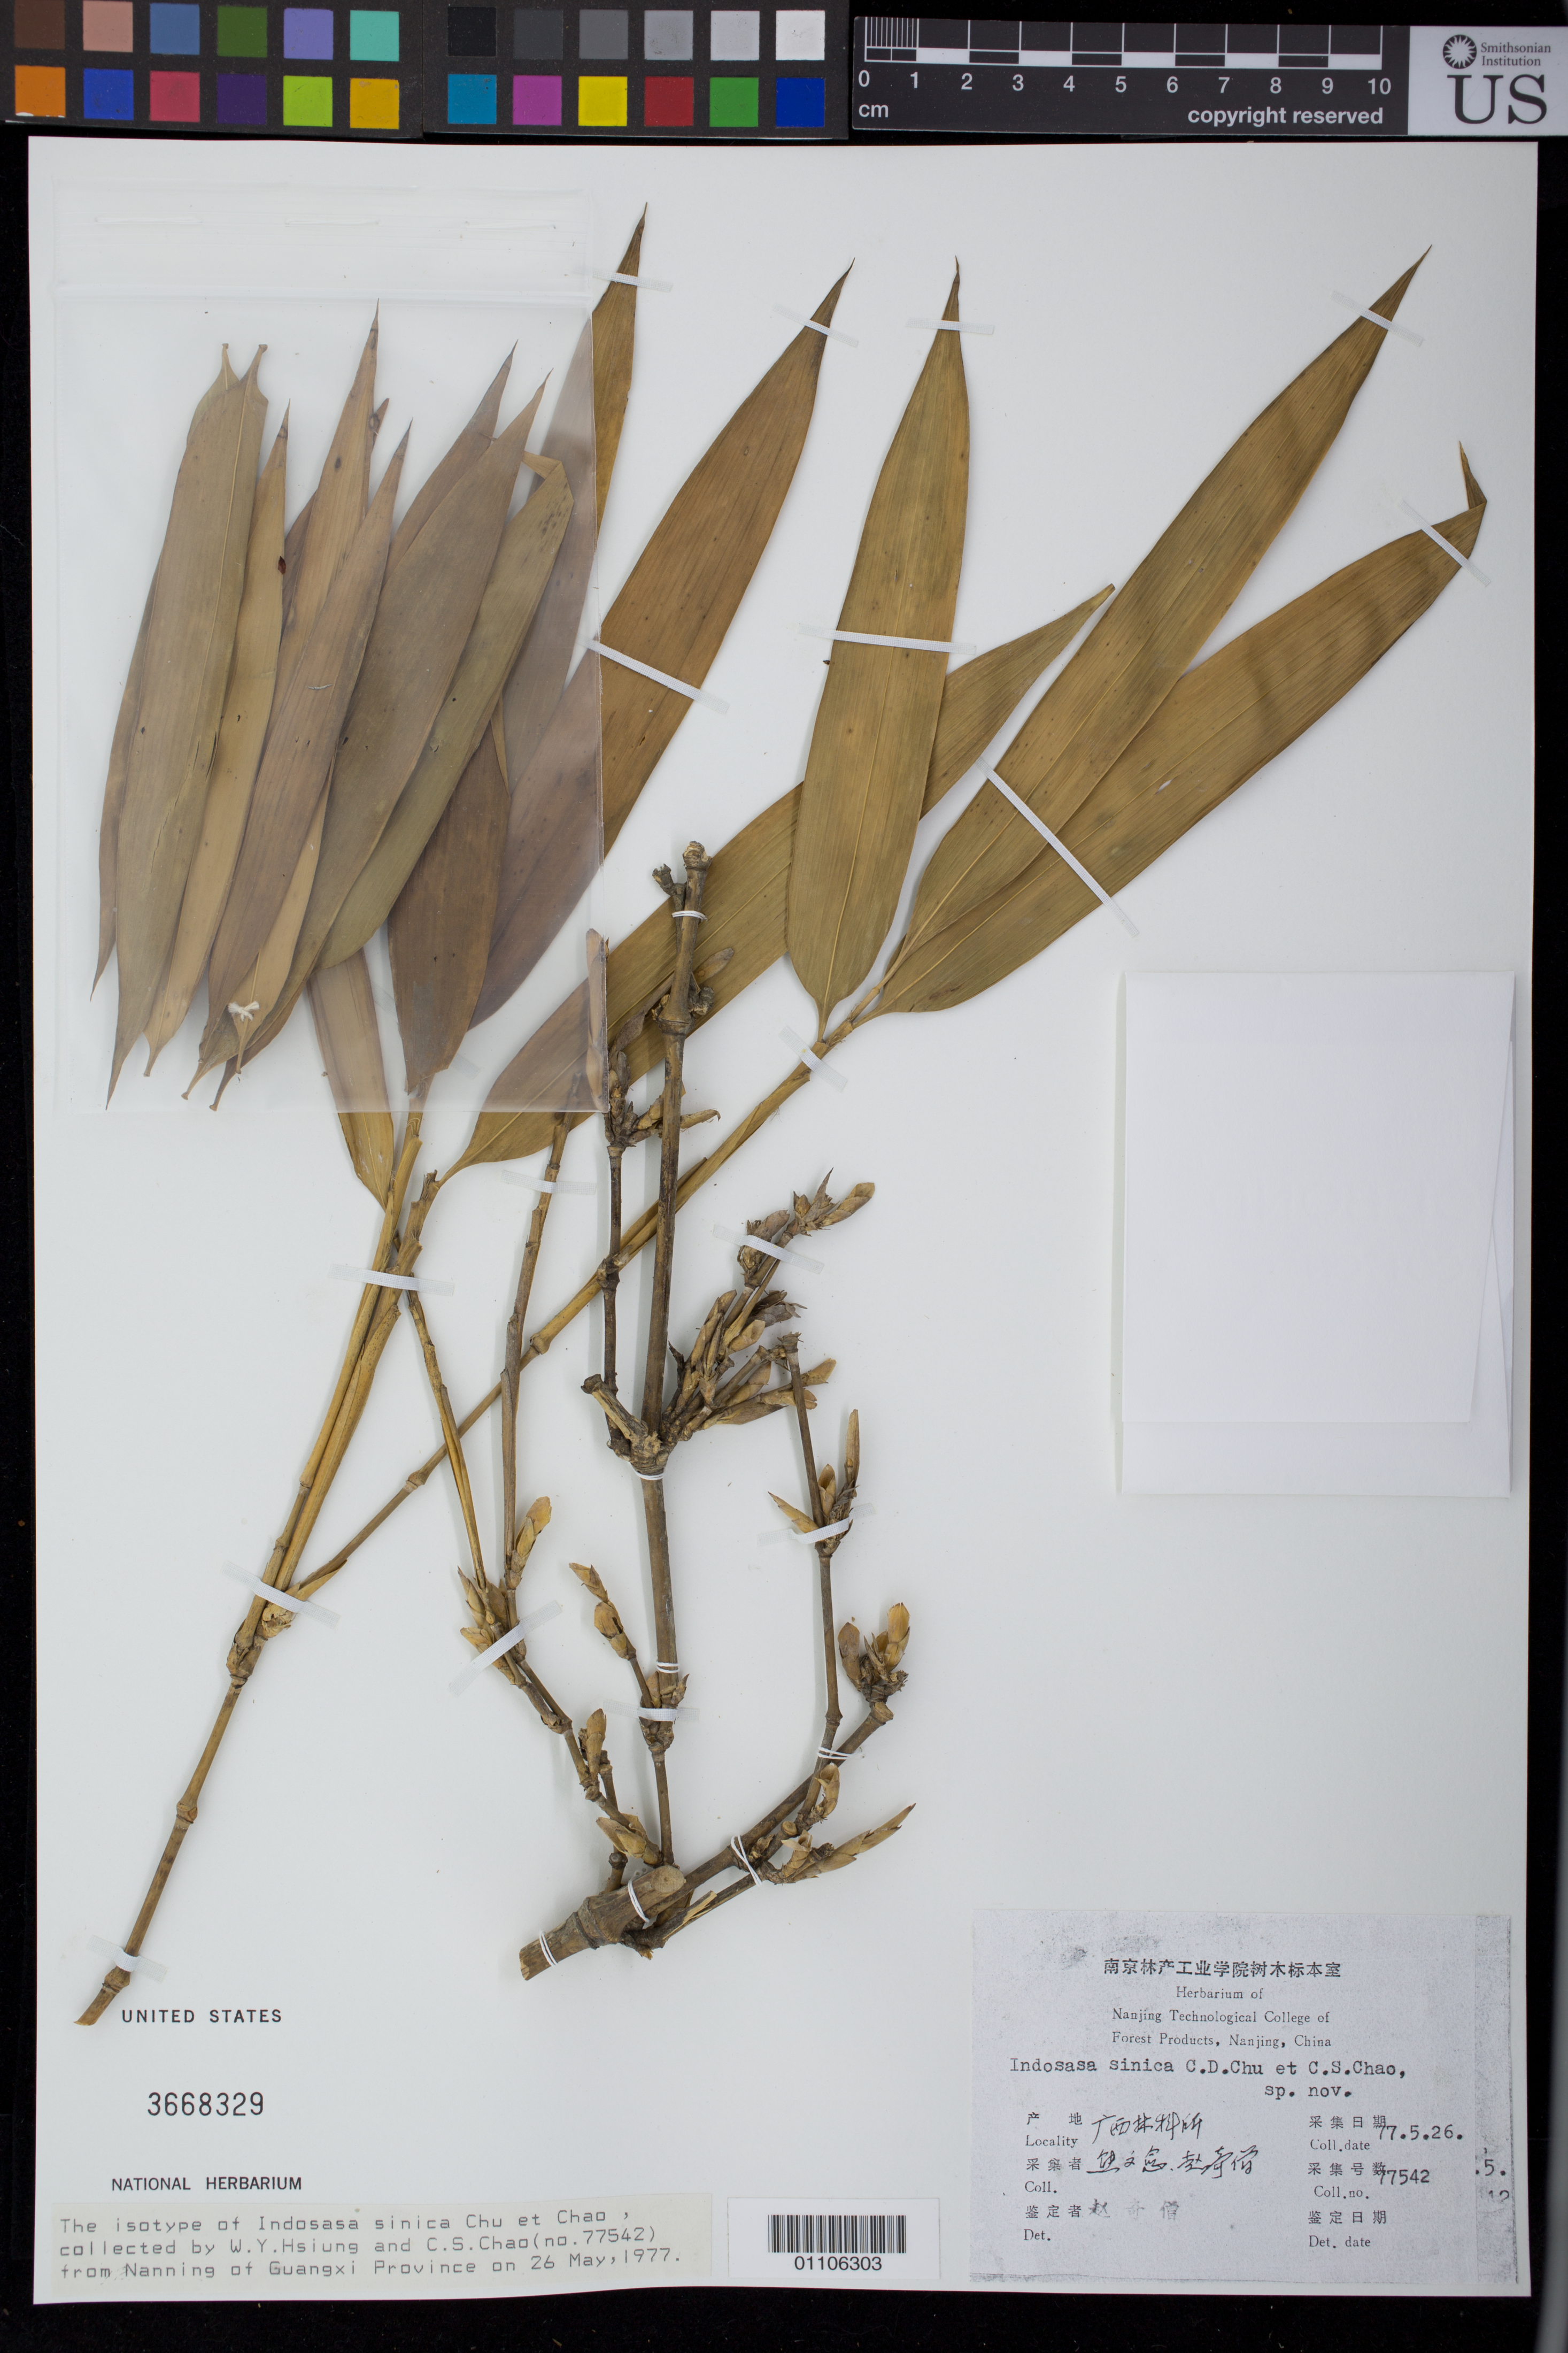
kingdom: Plantae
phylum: Tracheophyta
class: Liliopsida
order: Poales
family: Poaceae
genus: Indosasa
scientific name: Indosasa sinica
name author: C.D. Chu & C.S. Chao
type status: Isotype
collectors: W. Y. Hsiung & C. S. Chao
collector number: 77542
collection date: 1977-05-26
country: China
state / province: Guangxi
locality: Nanning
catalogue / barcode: US 3668329